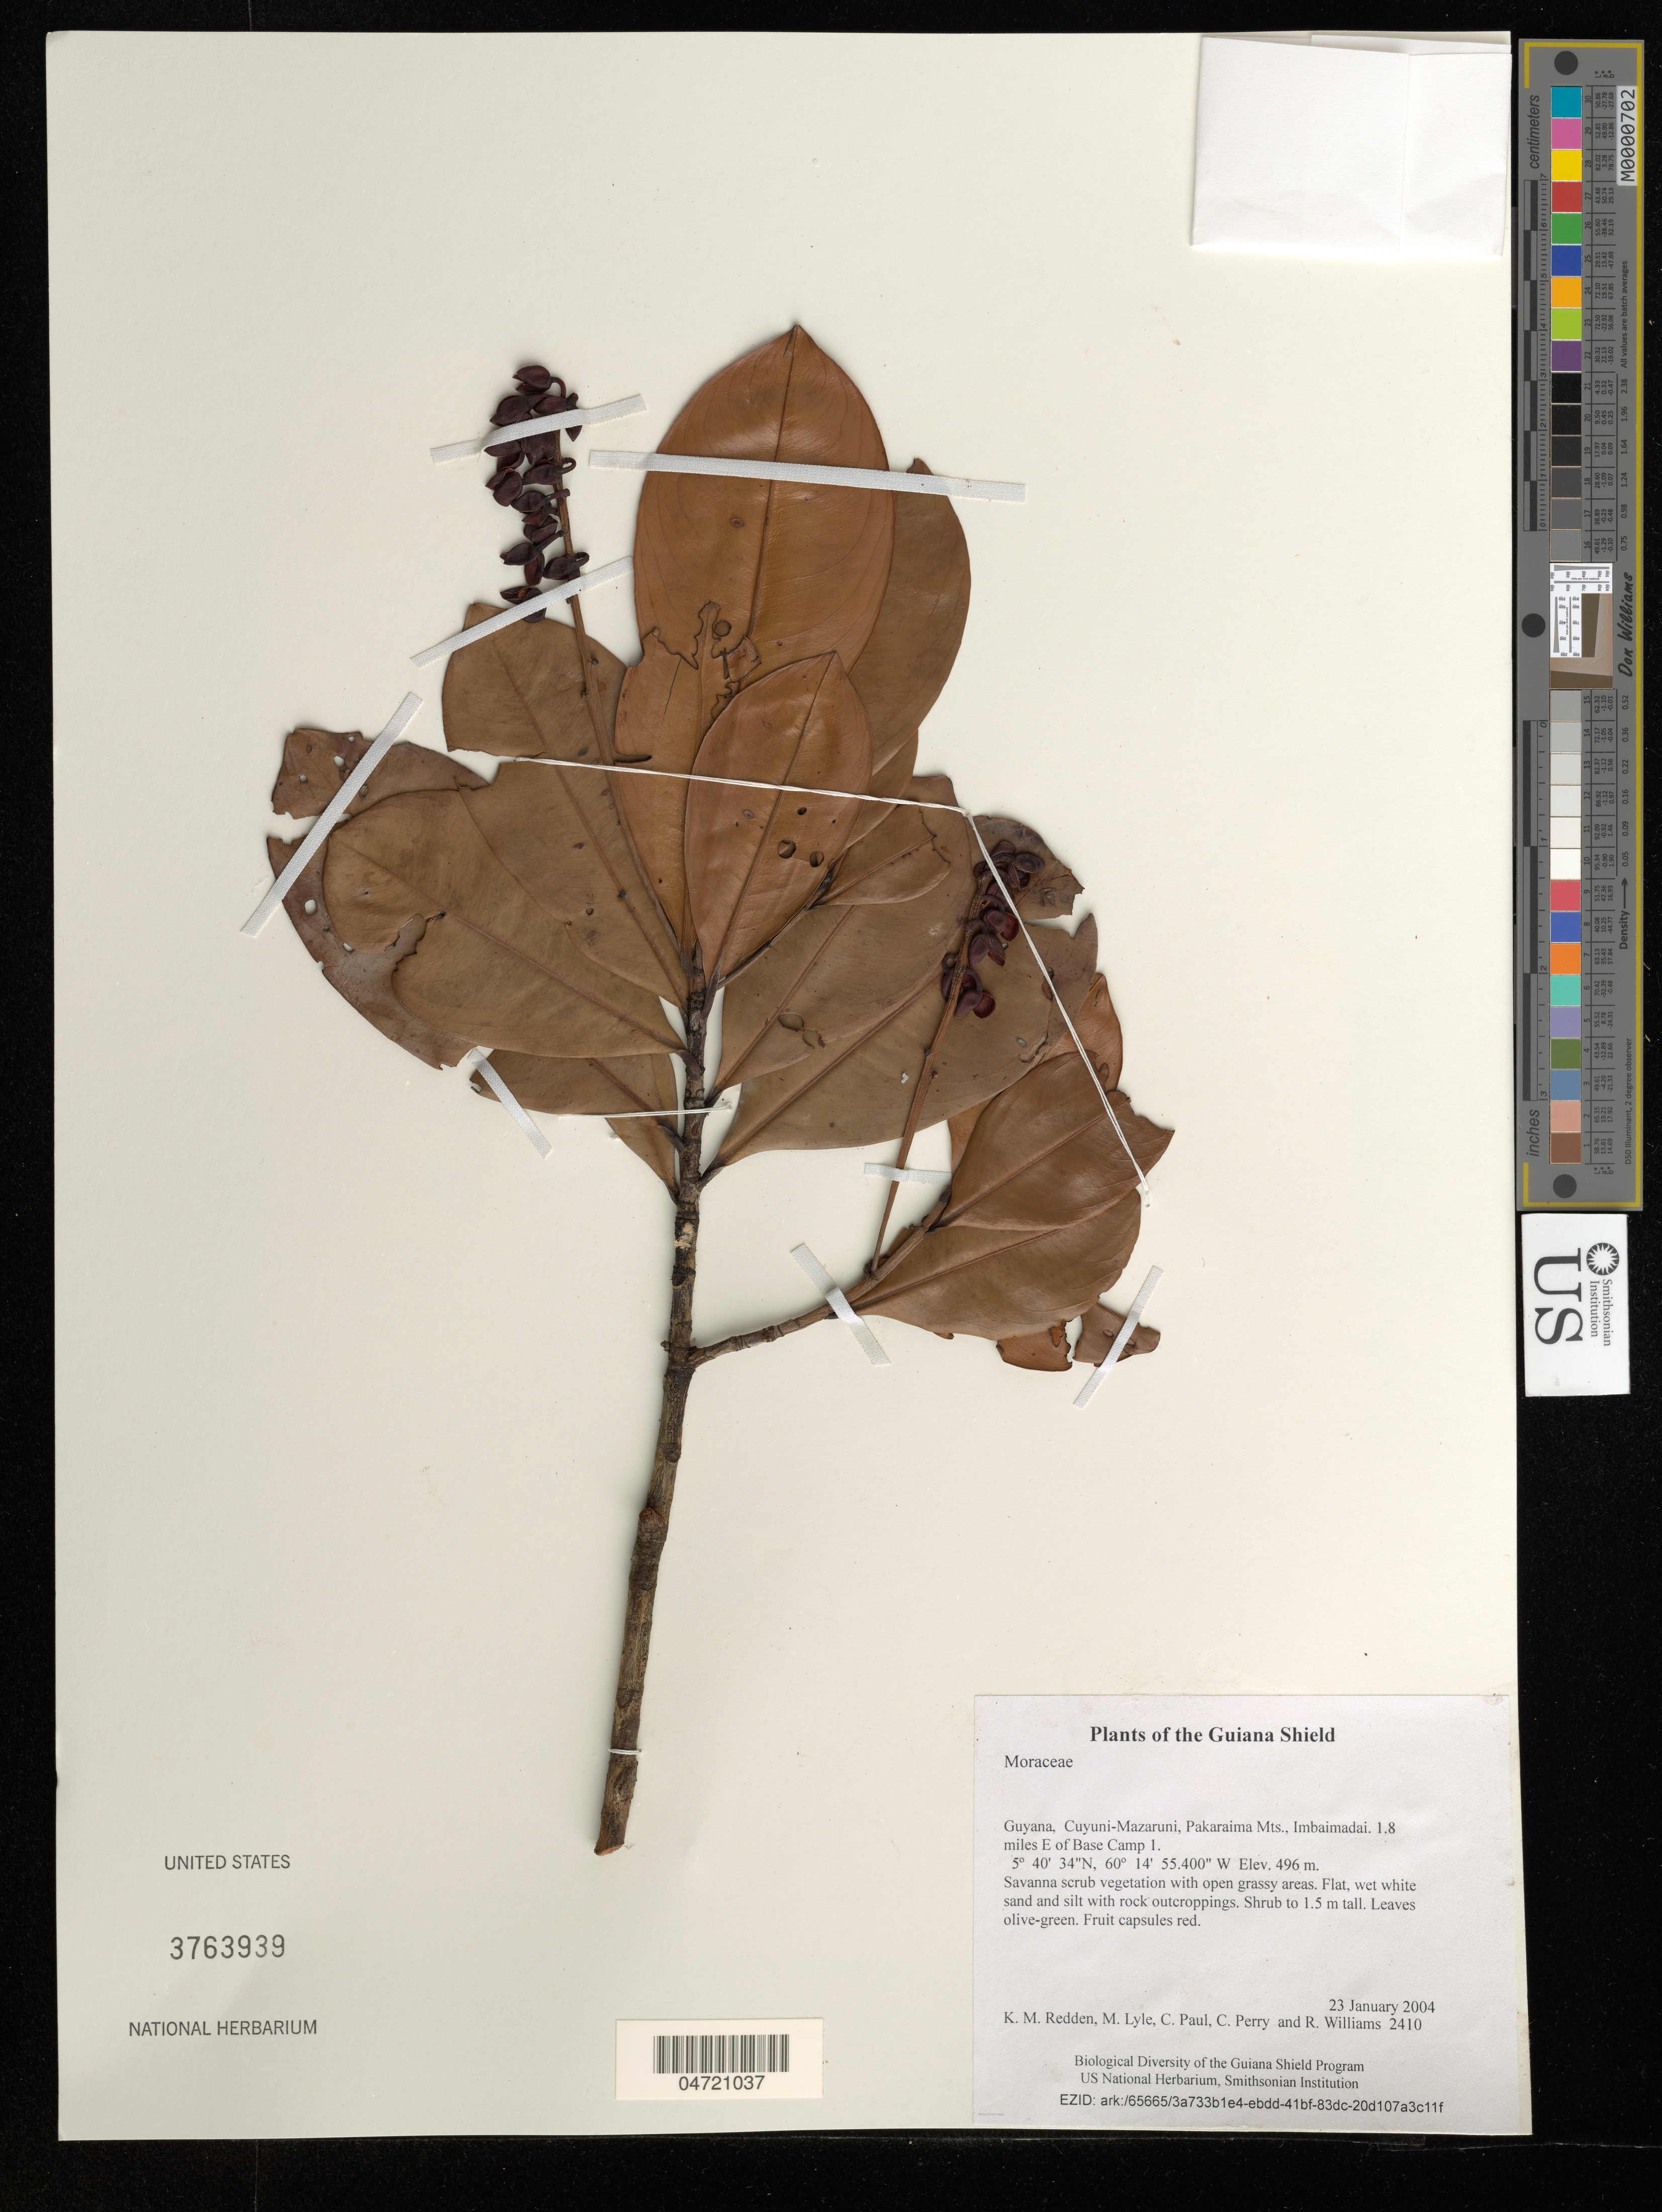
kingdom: Plantae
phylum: Tracheophyta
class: Magnoliopsida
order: Rosales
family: Moraceae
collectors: K. M. Redden, M. Lyle, C. Paul, C. Perry & R. Williams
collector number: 2410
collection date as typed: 23 January 2004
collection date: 2004-01-23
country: Guyana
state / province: Cuyuni-Mazaruni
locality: Pakaraima Mts., Imbaimadai. 1.8 miles E of Base Camp 1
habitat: Savanna scrub vegetation with open grassy areas. Flat, wet white sand and silt with rock outcroppings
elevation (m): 496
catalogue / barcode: US 3763939